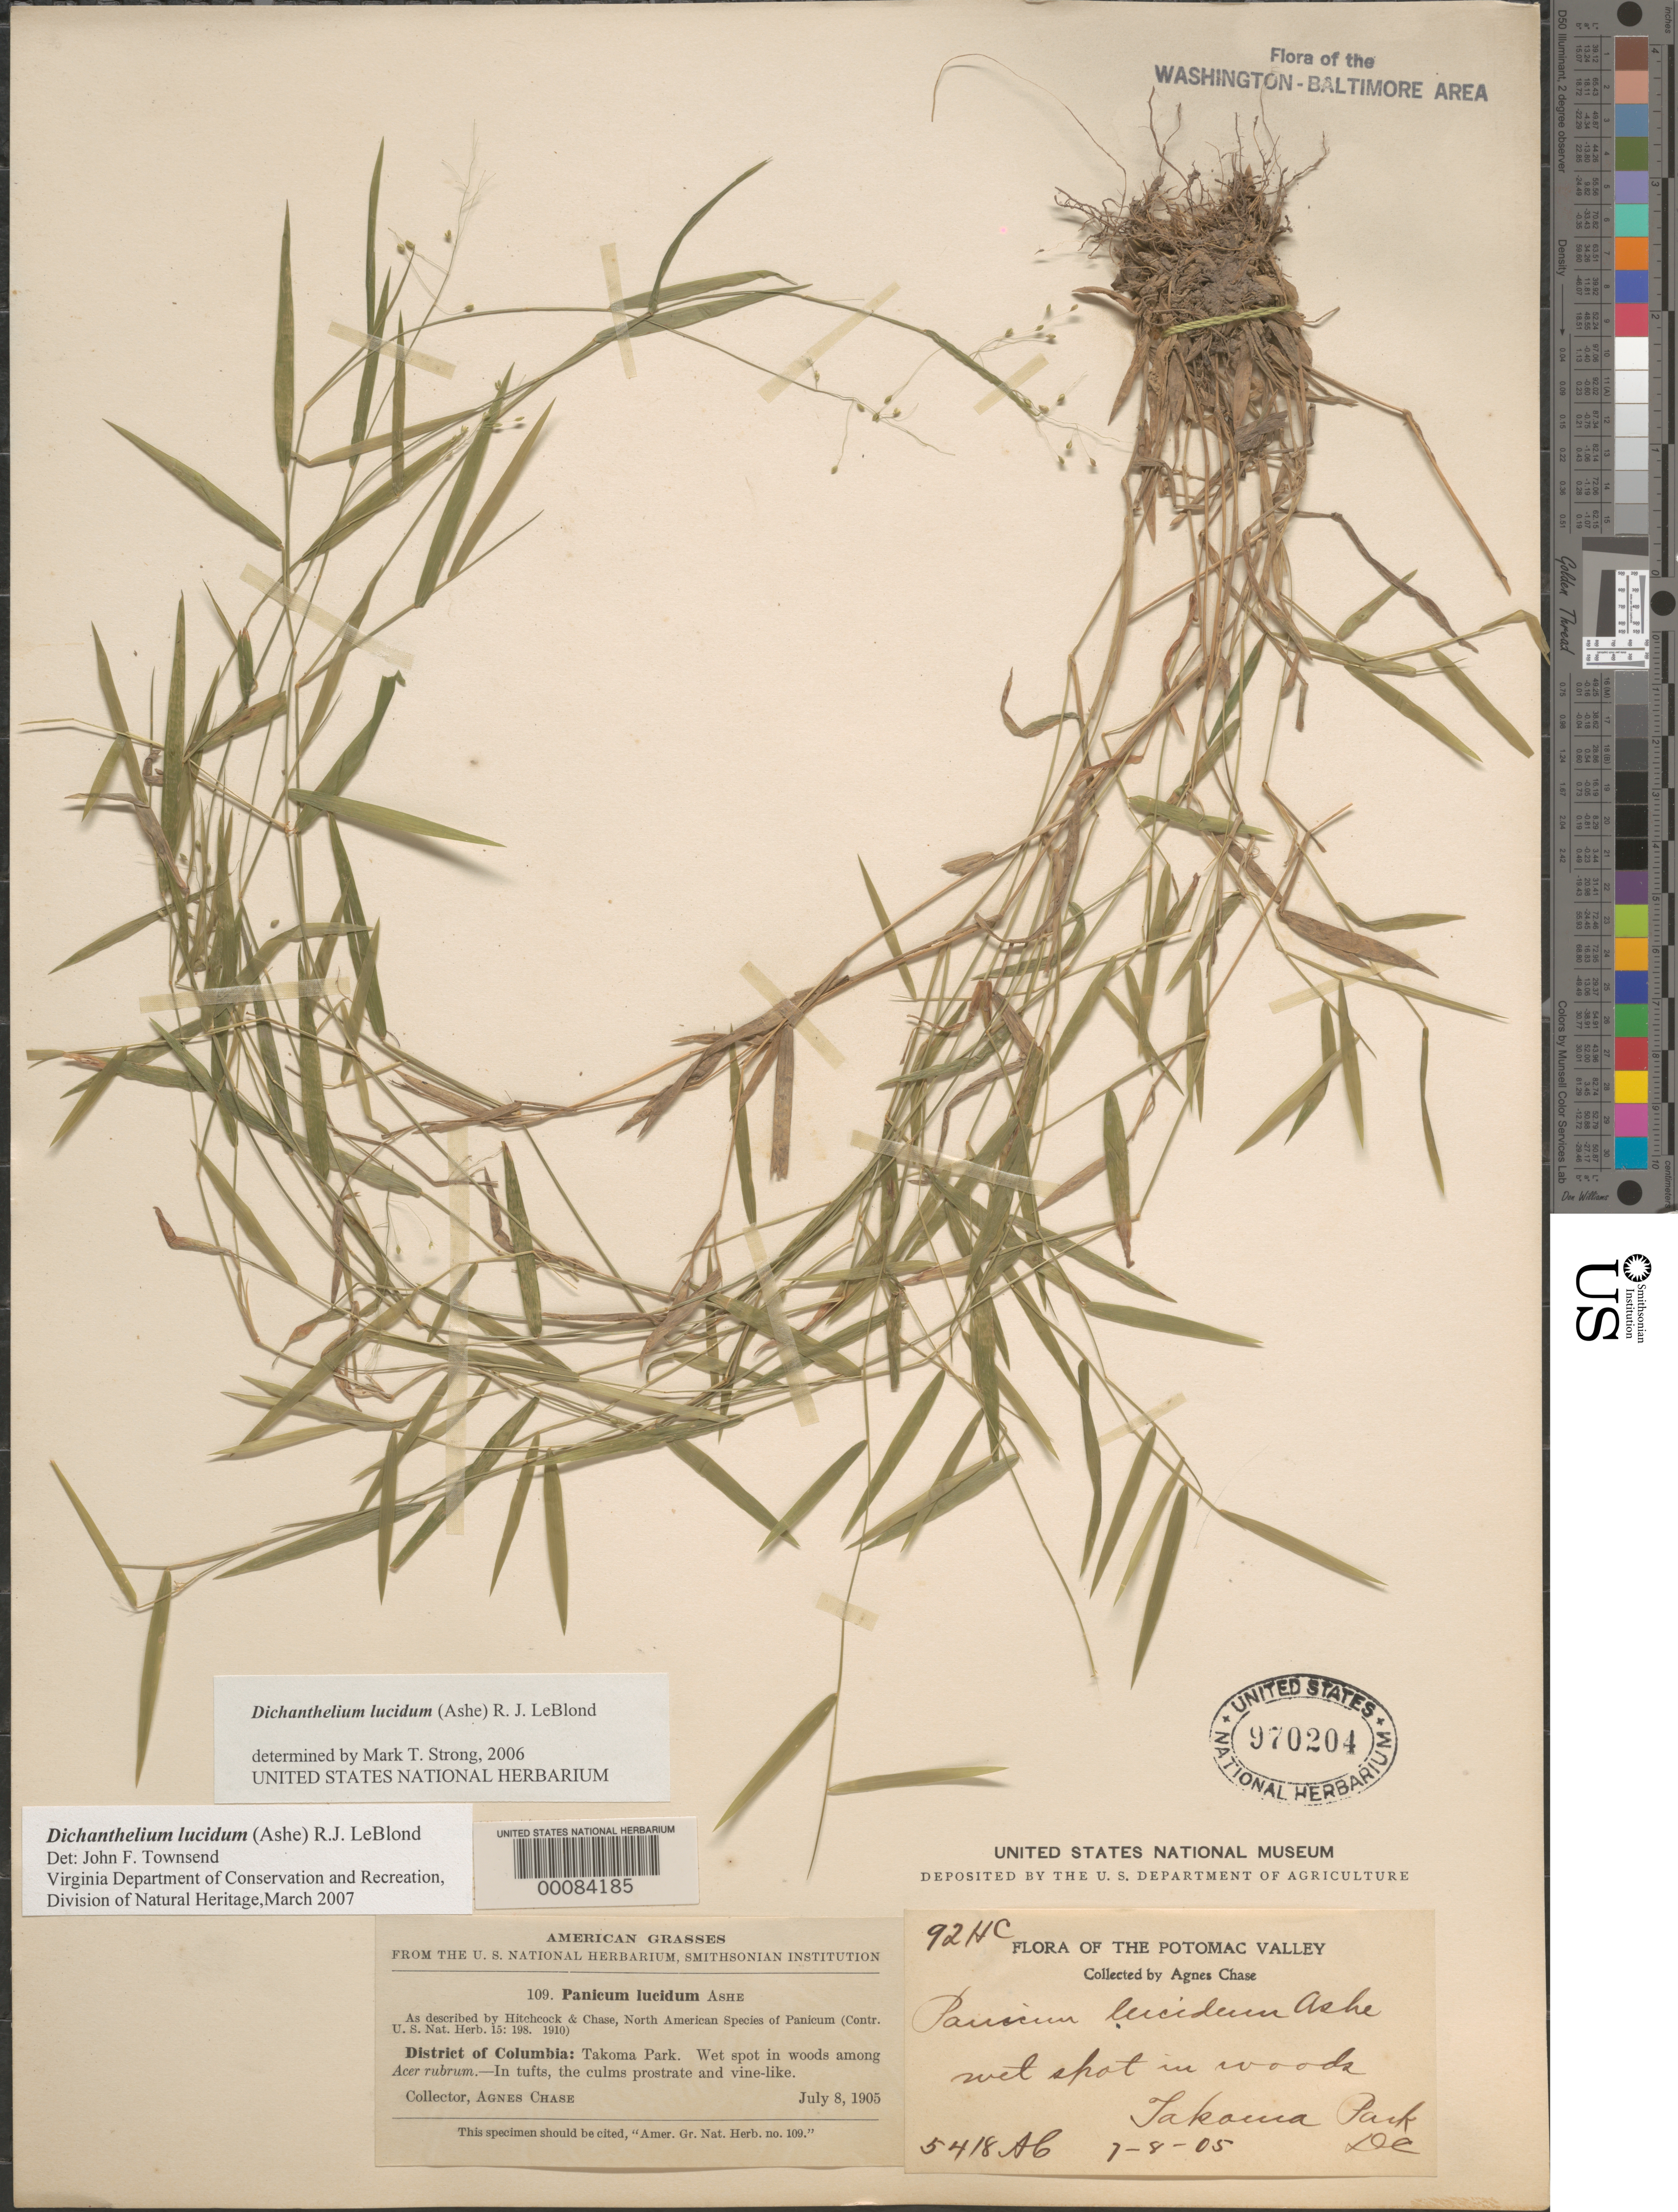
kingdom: Plantae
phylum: Tracheophyta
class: Liliopsida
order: Poales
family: Poaceae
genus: Dichanthelium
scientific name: Dichanthelium dichotomum var. dichotomum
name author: (L.) Gould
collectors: A. Chase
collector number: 5418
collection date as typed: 08 Jul 1905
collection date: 1905-07-08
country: United States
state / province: District of Columbia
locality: Takoma Park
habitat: Wet spot in woods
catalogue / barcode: US 970204